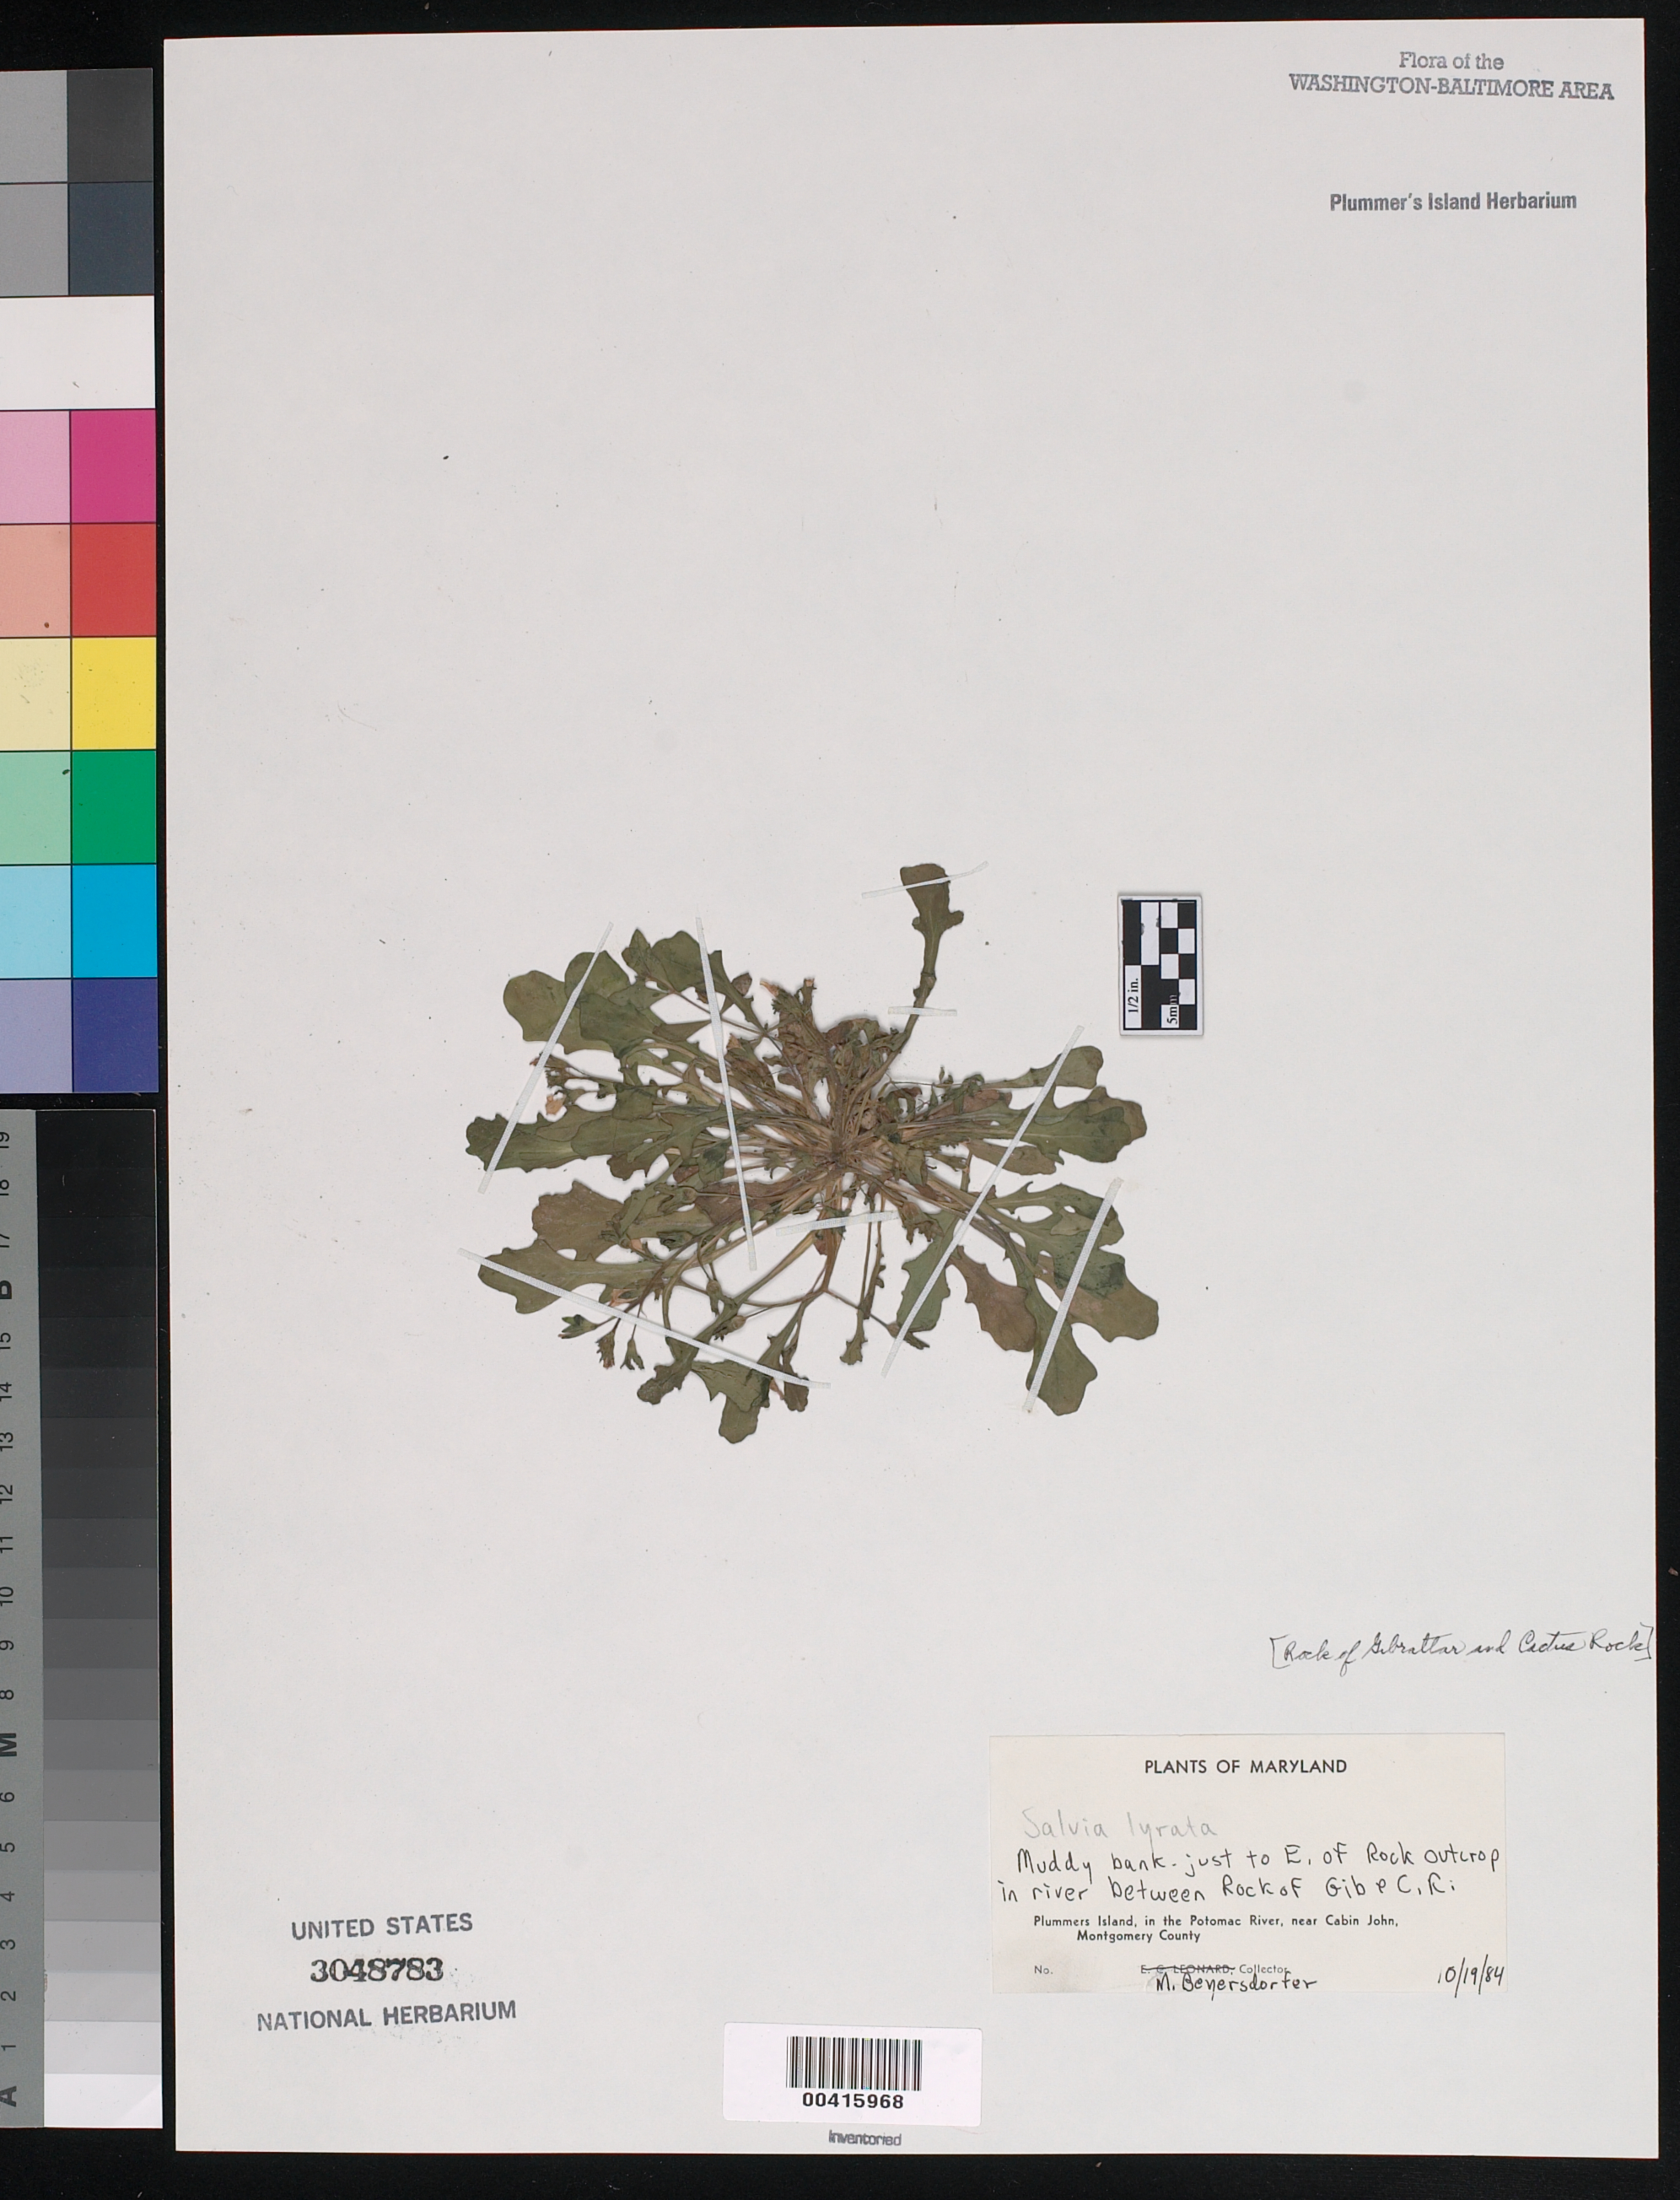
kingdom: Plantae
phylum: Tracheophyta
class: Magnoliopsida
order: Lamiales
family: Lamiaceae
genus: Salvia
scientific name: Salvia lyrata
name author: L.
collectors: M. Beyersdorfer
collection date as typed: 19 Oct 1984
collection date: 1984-10-19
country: United States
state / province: Maryland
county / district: Montgomery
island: Plummers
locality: Plummer's Island; just east of rock outcrop in river between Rock of Gibraltar and Cactus Rock C. & O. Canal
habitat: Muddy bank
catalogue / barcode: US 3048783